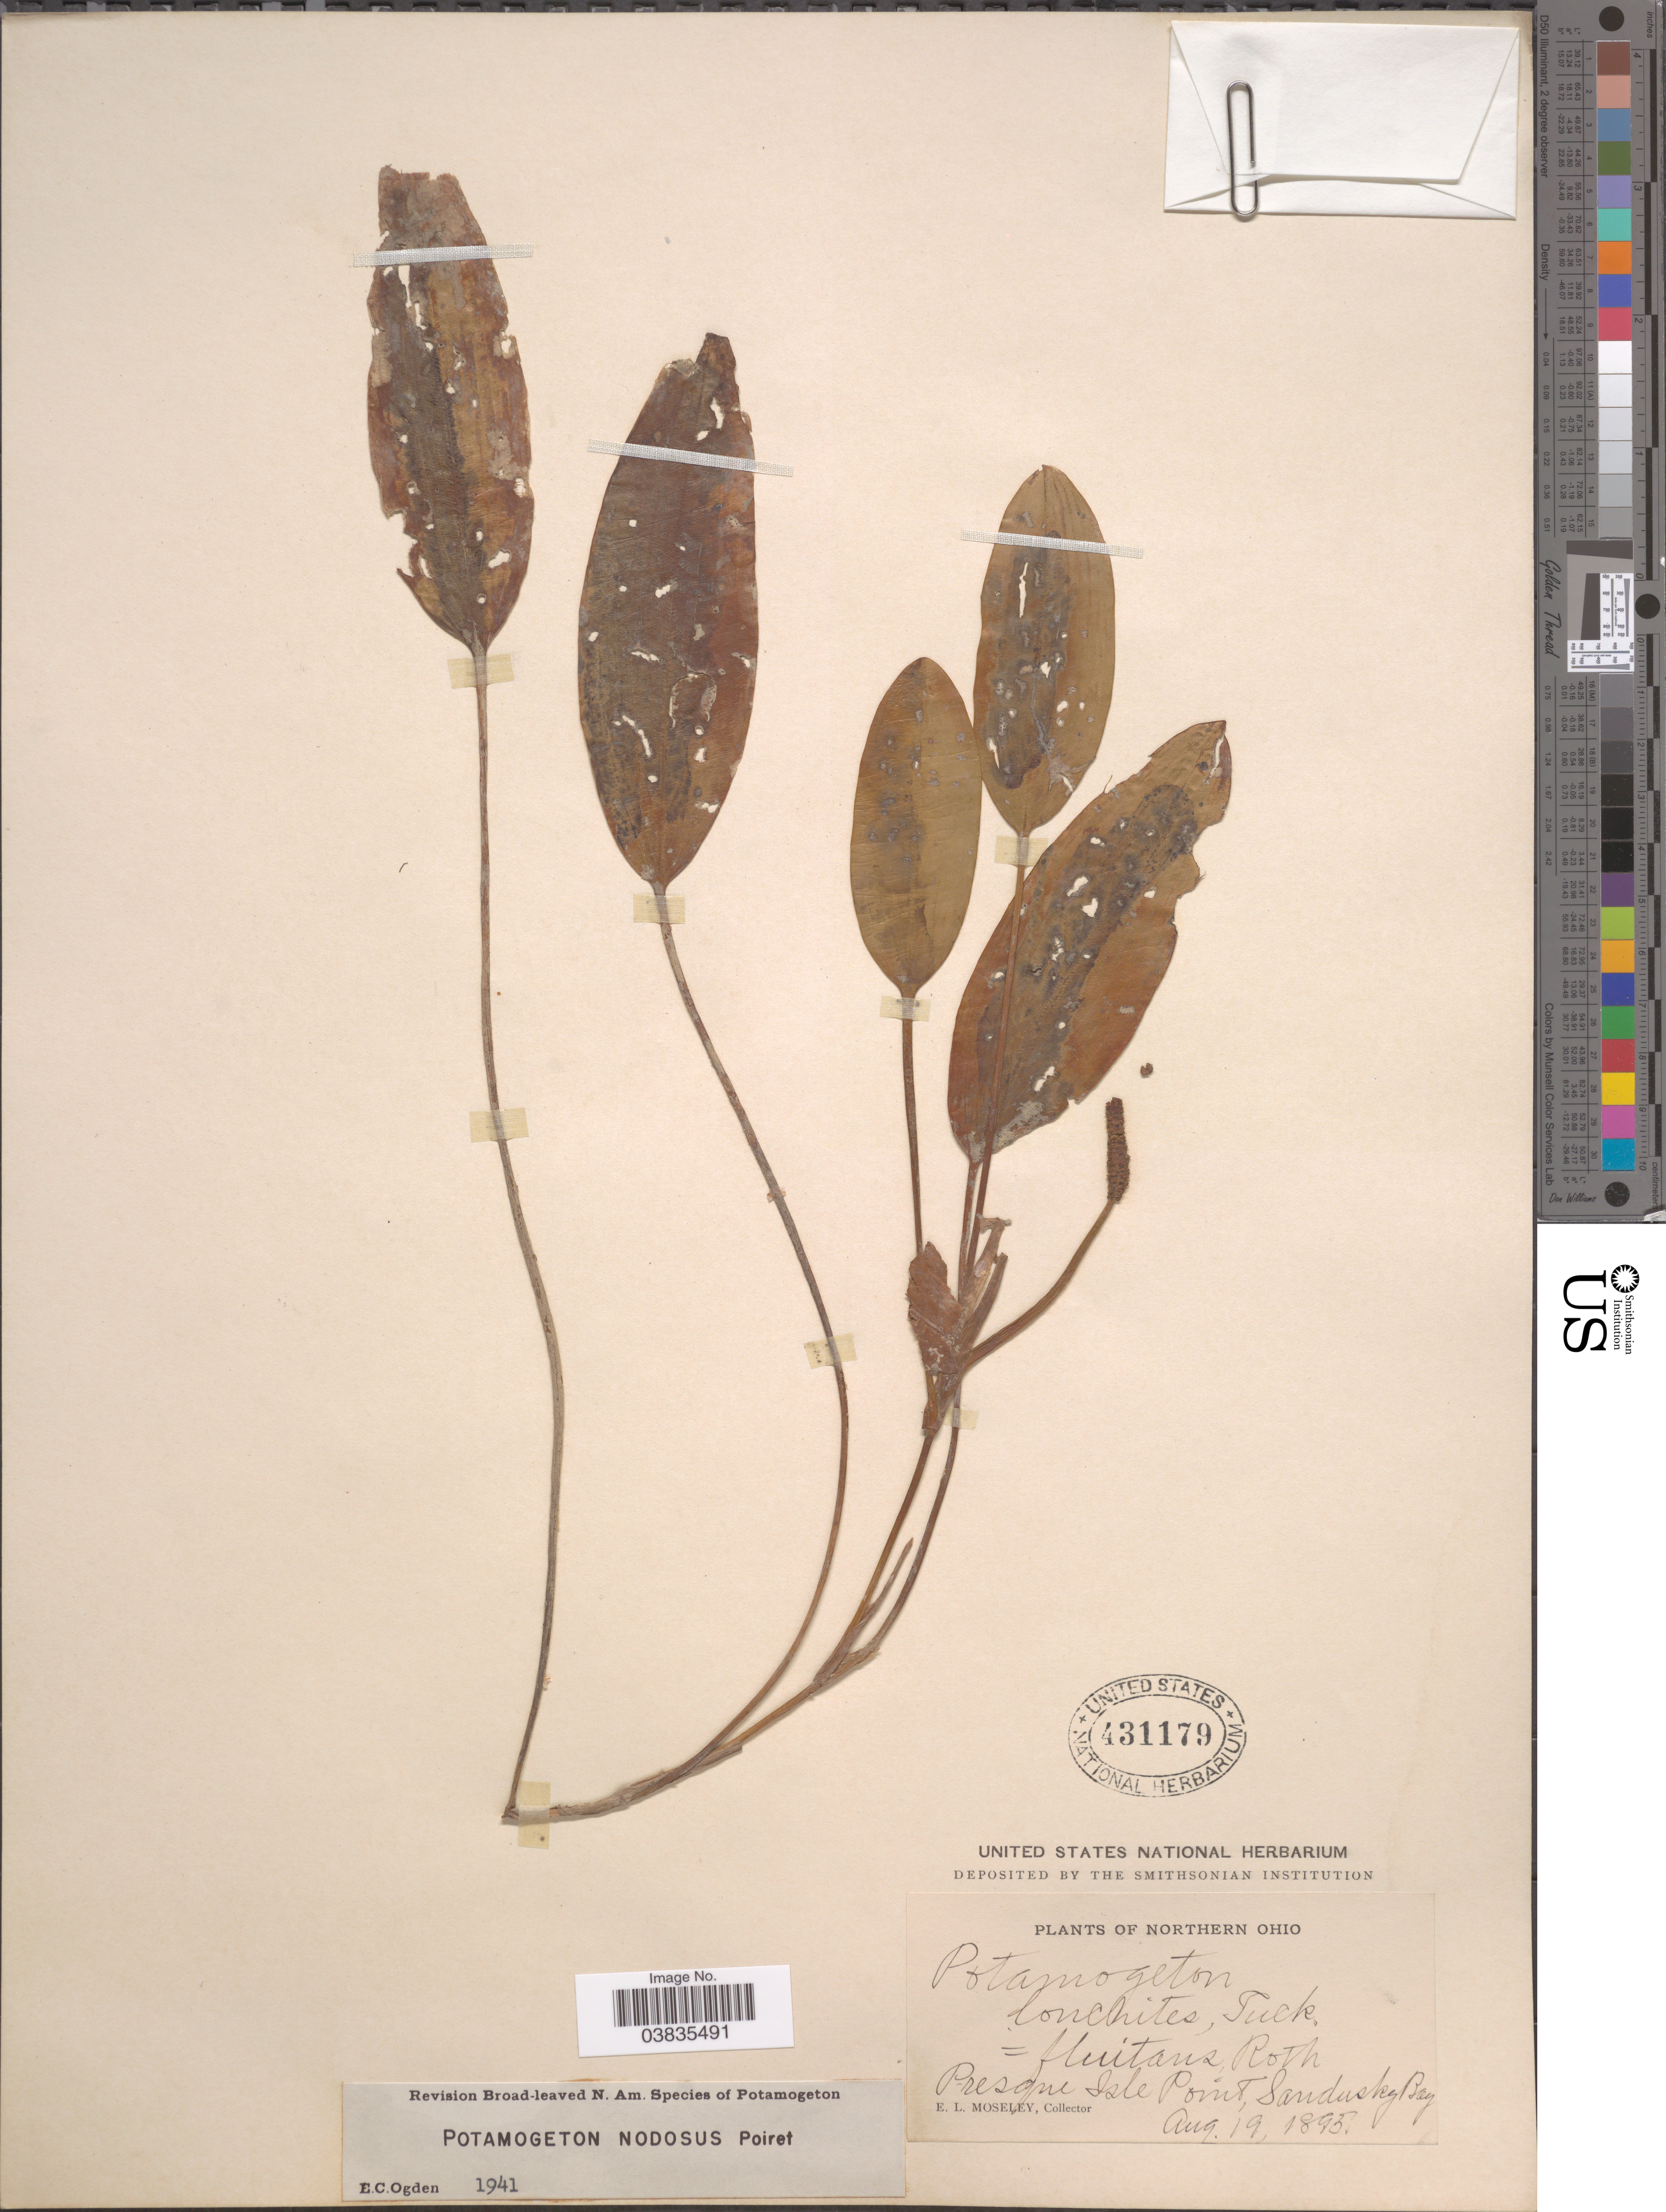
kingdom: Plantae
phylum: Tracheophyta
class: Liliopsida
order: Alismatales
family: Potamogetonaceae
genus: Potamogeton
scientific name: Potamogeton nodosus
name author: Poir.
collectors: E. Moseley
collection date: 1895-08-19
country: United States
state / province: Ohio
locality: Northern Ohio. Conchites Tuck, fluitans Roth Presque Isle Point, Sandusky Bay.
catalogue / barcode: US 431179